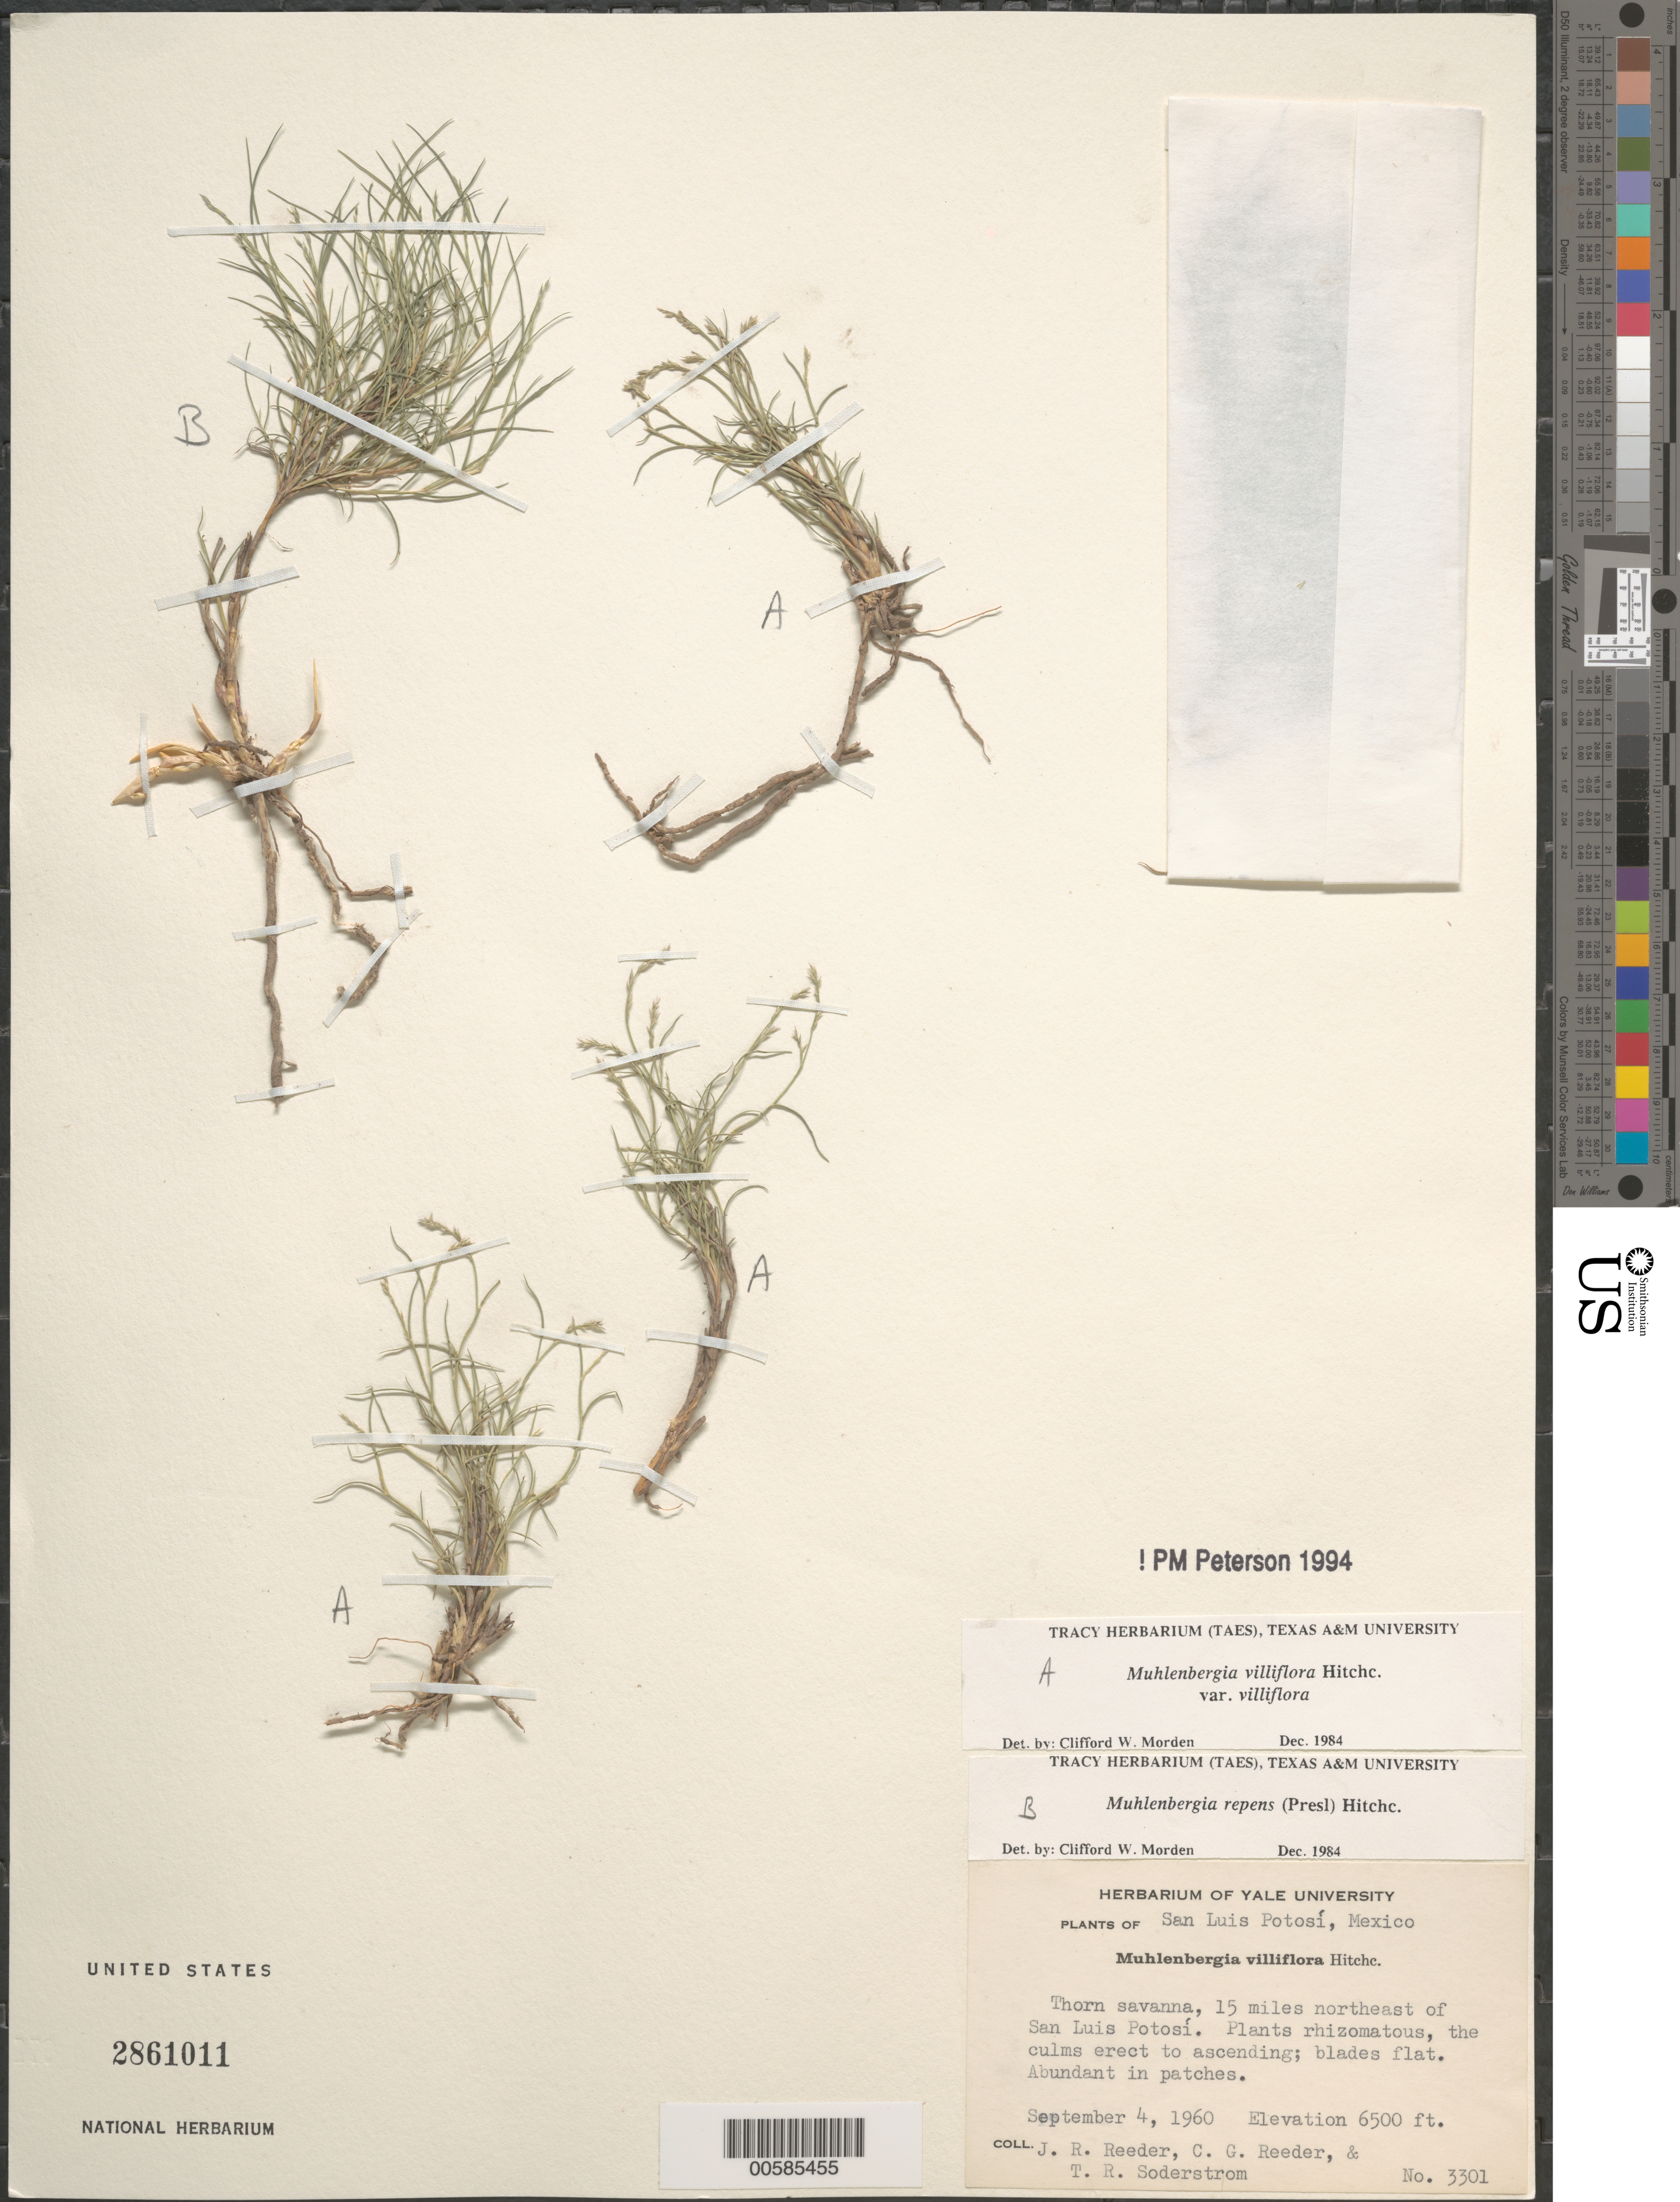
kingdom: Plantae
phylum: Tracheophyta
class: Liliopsida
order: Poales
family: Poaceae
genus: Muhlenbergia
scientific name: Muhlenbergia villiflora var. villiflora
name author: Hitchc.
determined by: Morden, C. W.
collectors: J. R. Reeder, C. G. Reeder & T. R. Soderstrom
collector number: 3301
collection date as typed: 4 Sep 1960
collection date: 1960-09-04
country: Mexico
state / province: San Luis Potosi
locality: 15 mi NE of San Luis Potosí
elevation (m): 1981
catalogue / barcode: US 2861011